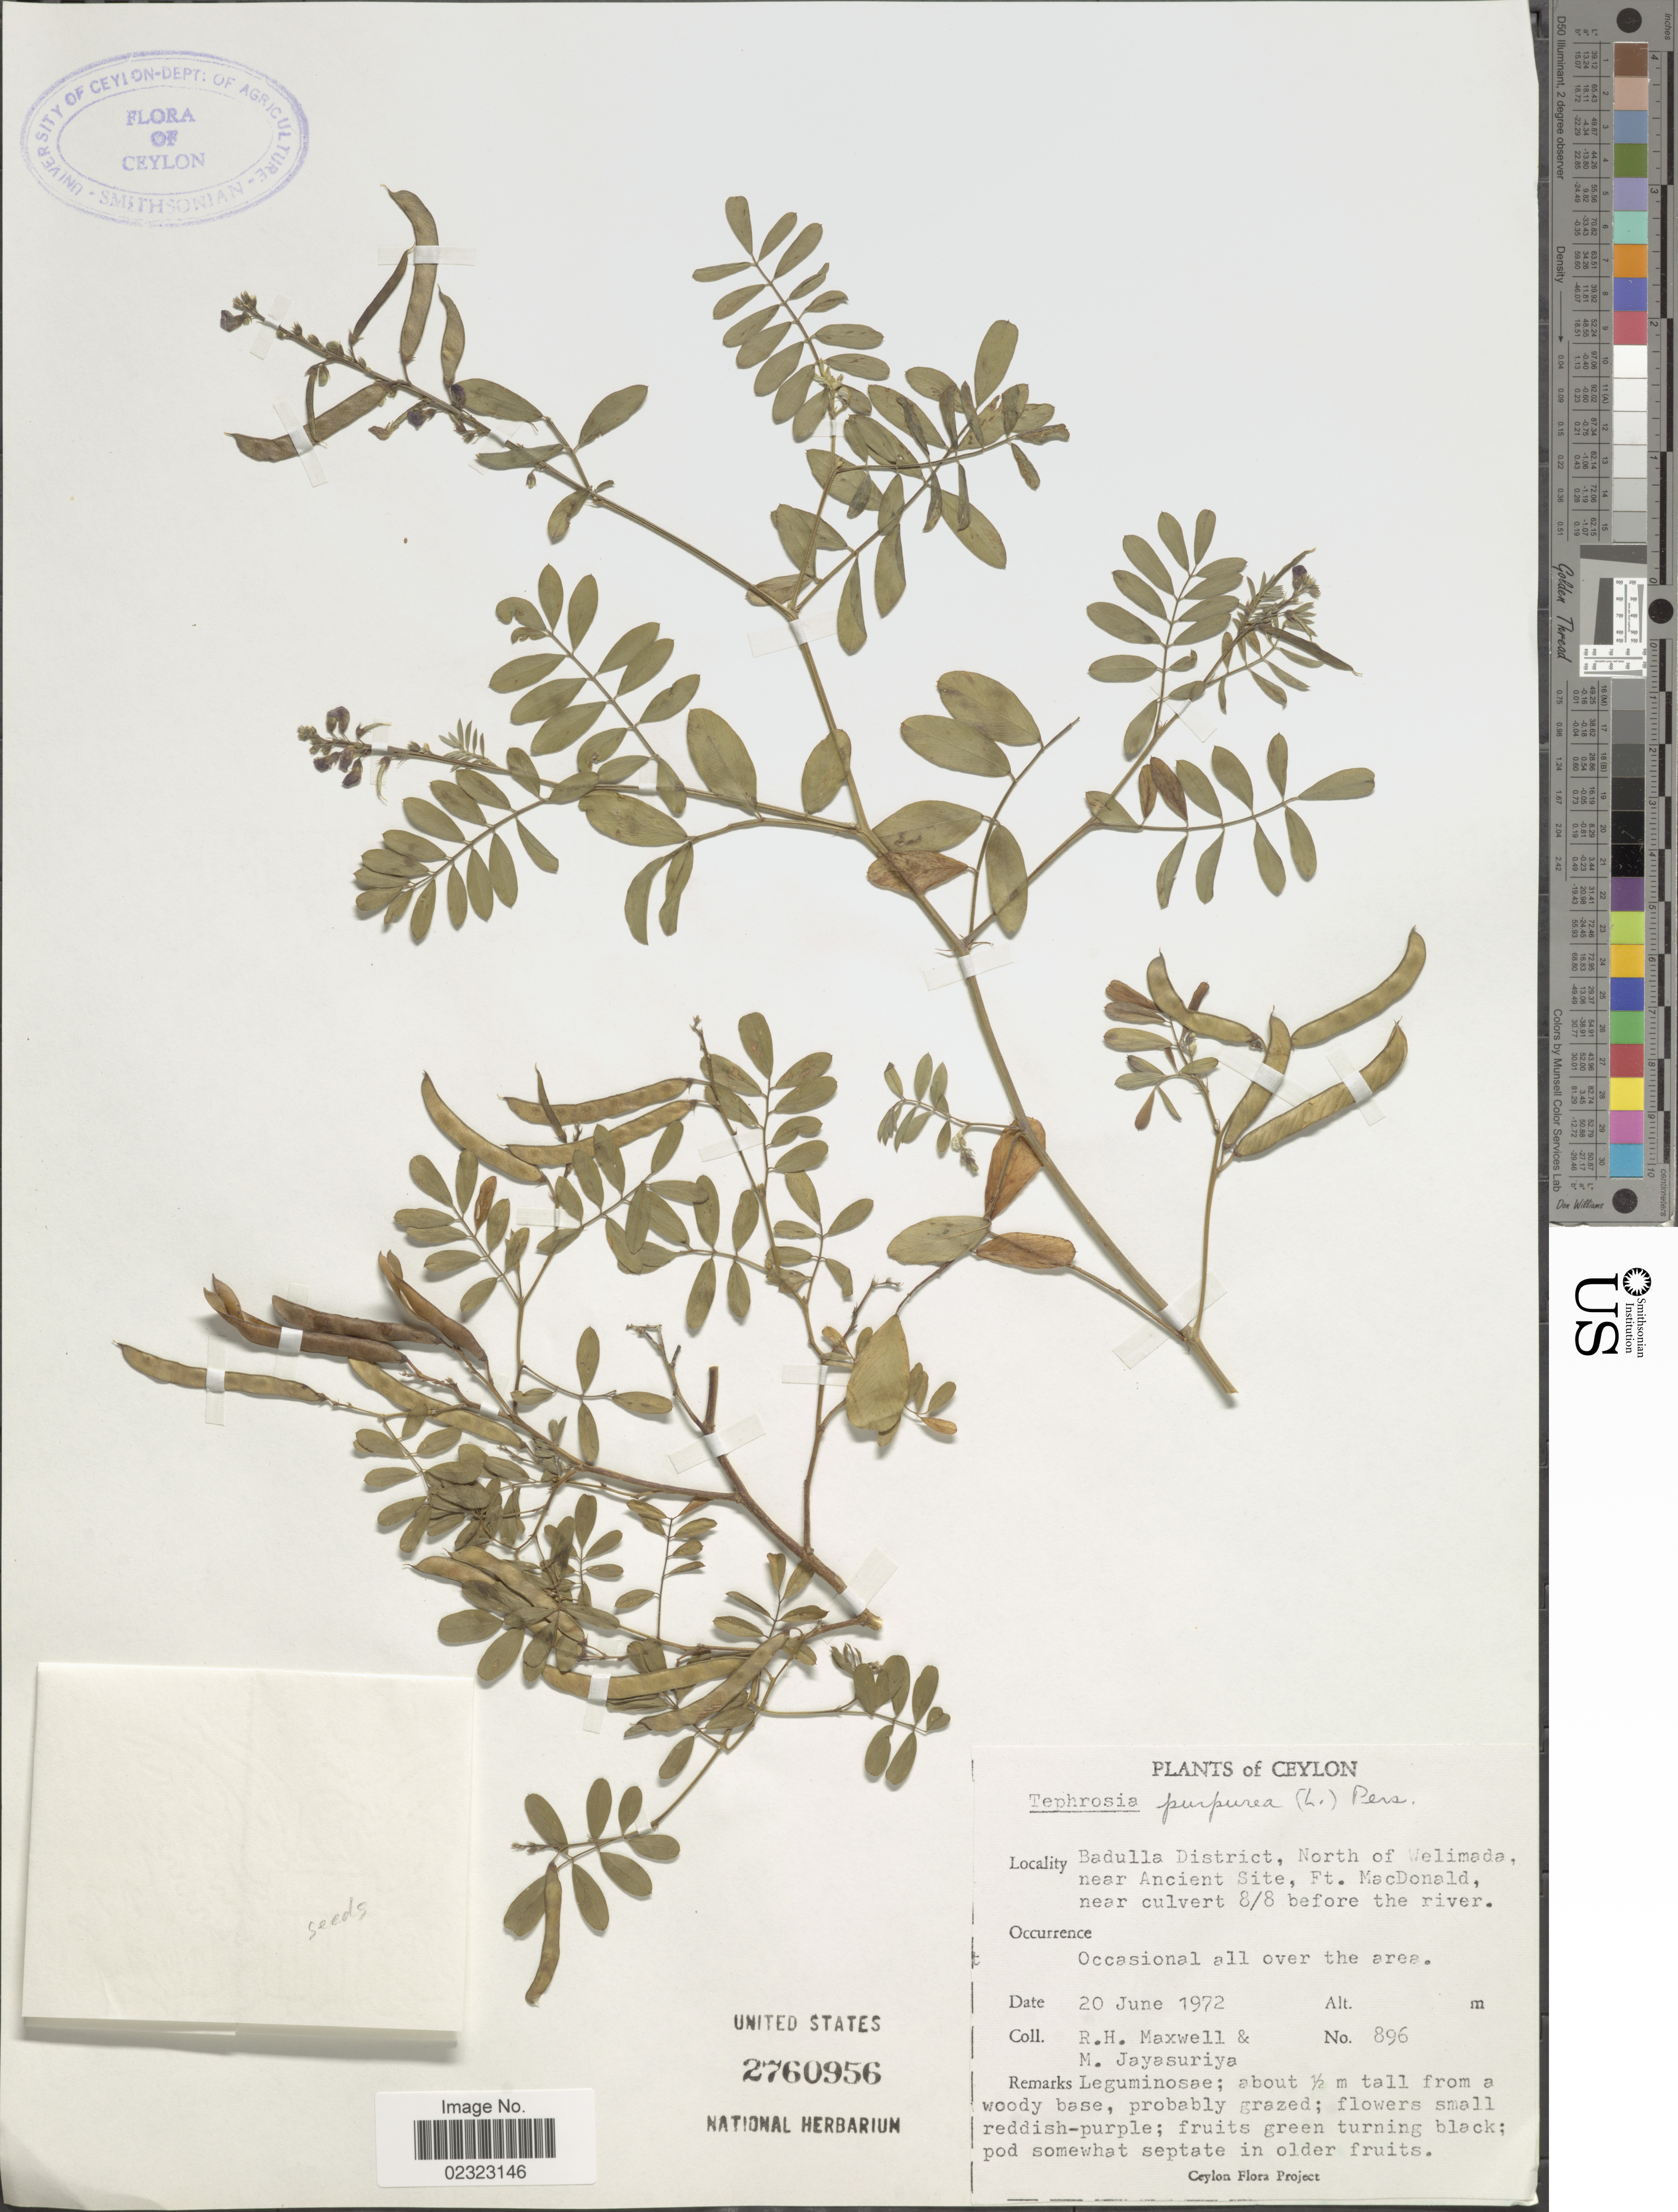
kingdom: Plantae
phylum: Tracheophyta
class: Magnoliopsida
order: Fabales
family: Fabaceae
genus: Tephrosia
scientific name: Tephrosia purpurea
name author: (L.) Pers.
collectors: R. Maxwell & M. Jayasuriya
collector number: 896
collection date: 1972-06-20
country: Sri Lanka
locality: Ceylon. Badulla District, North of Welimada, near Ancient Site, Fr. MacDonald, near culvert 8/8 before the river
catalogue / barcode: US 2760956